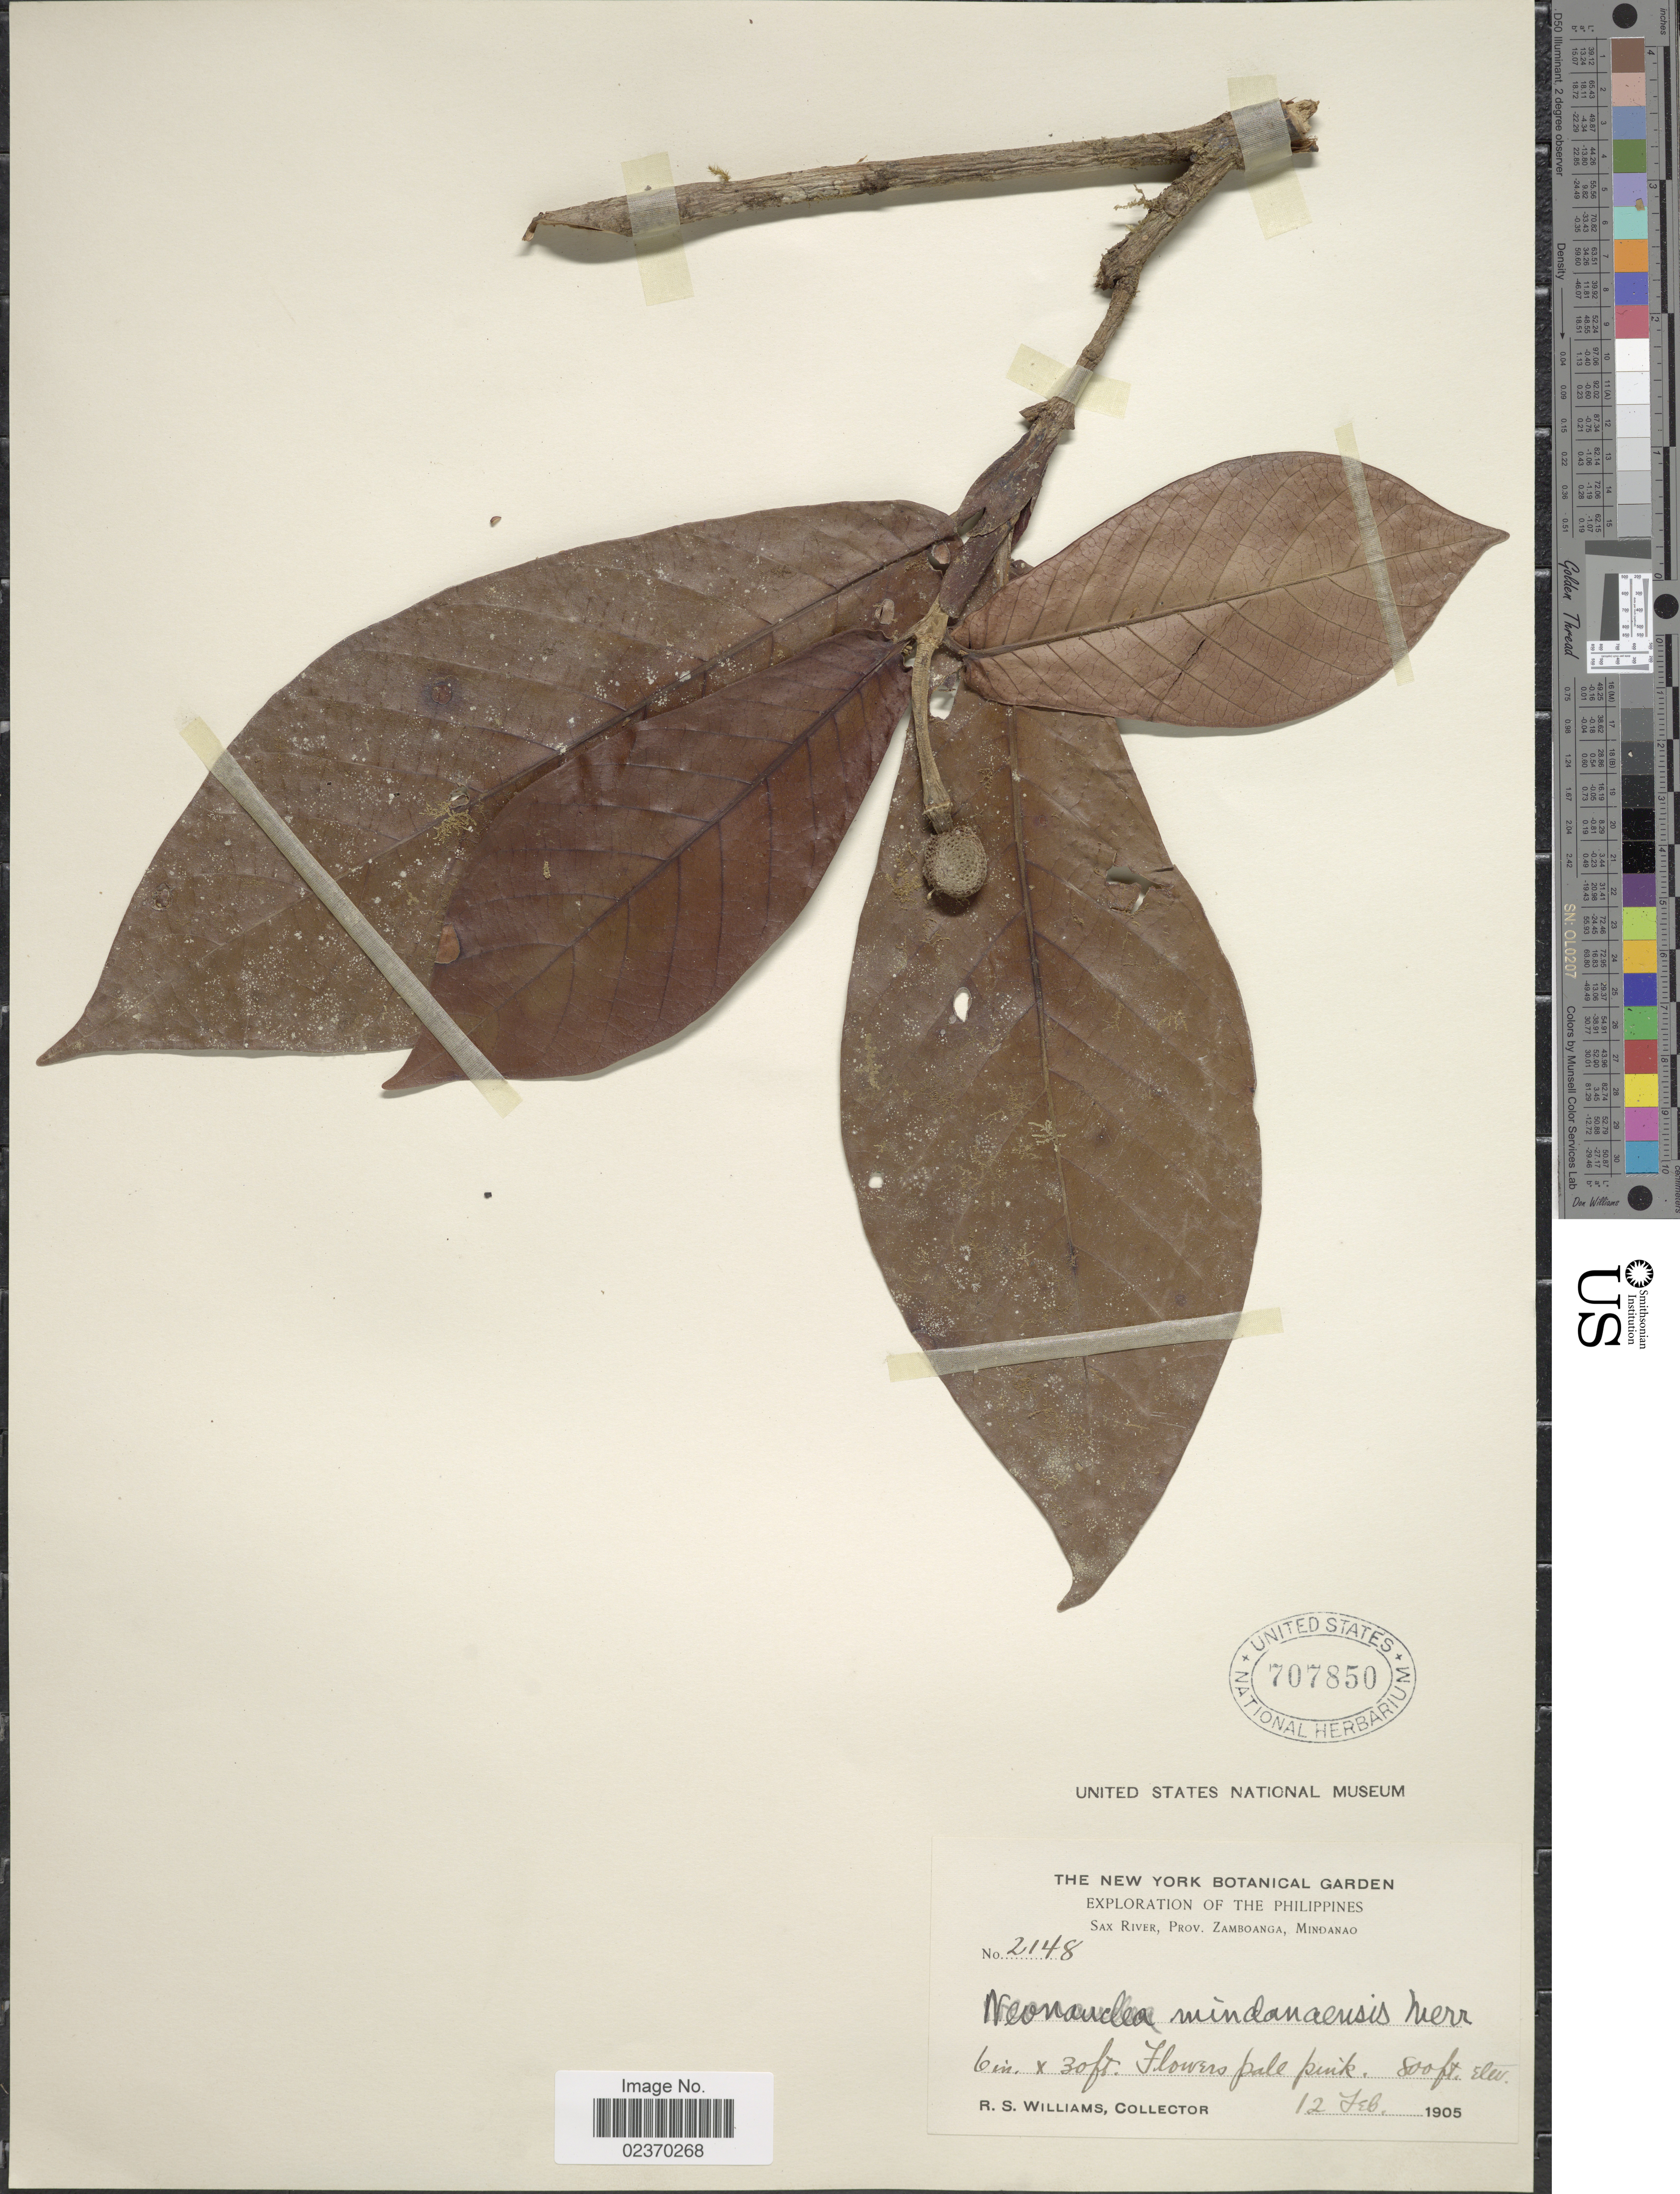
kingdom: Plantae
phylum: Tracheophyta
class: Magnoliopsida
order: Gentianales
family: Rubiaceae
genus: Neonauclea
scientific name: Neonauclea mindanaensis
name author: (Merr.) Merr.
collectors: R. S. Williams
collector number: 2148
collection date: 1905-02-12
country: Philippines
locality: Sax River, Prov. Zamboanga, Mindanao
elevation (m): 244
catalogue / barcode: US 707850